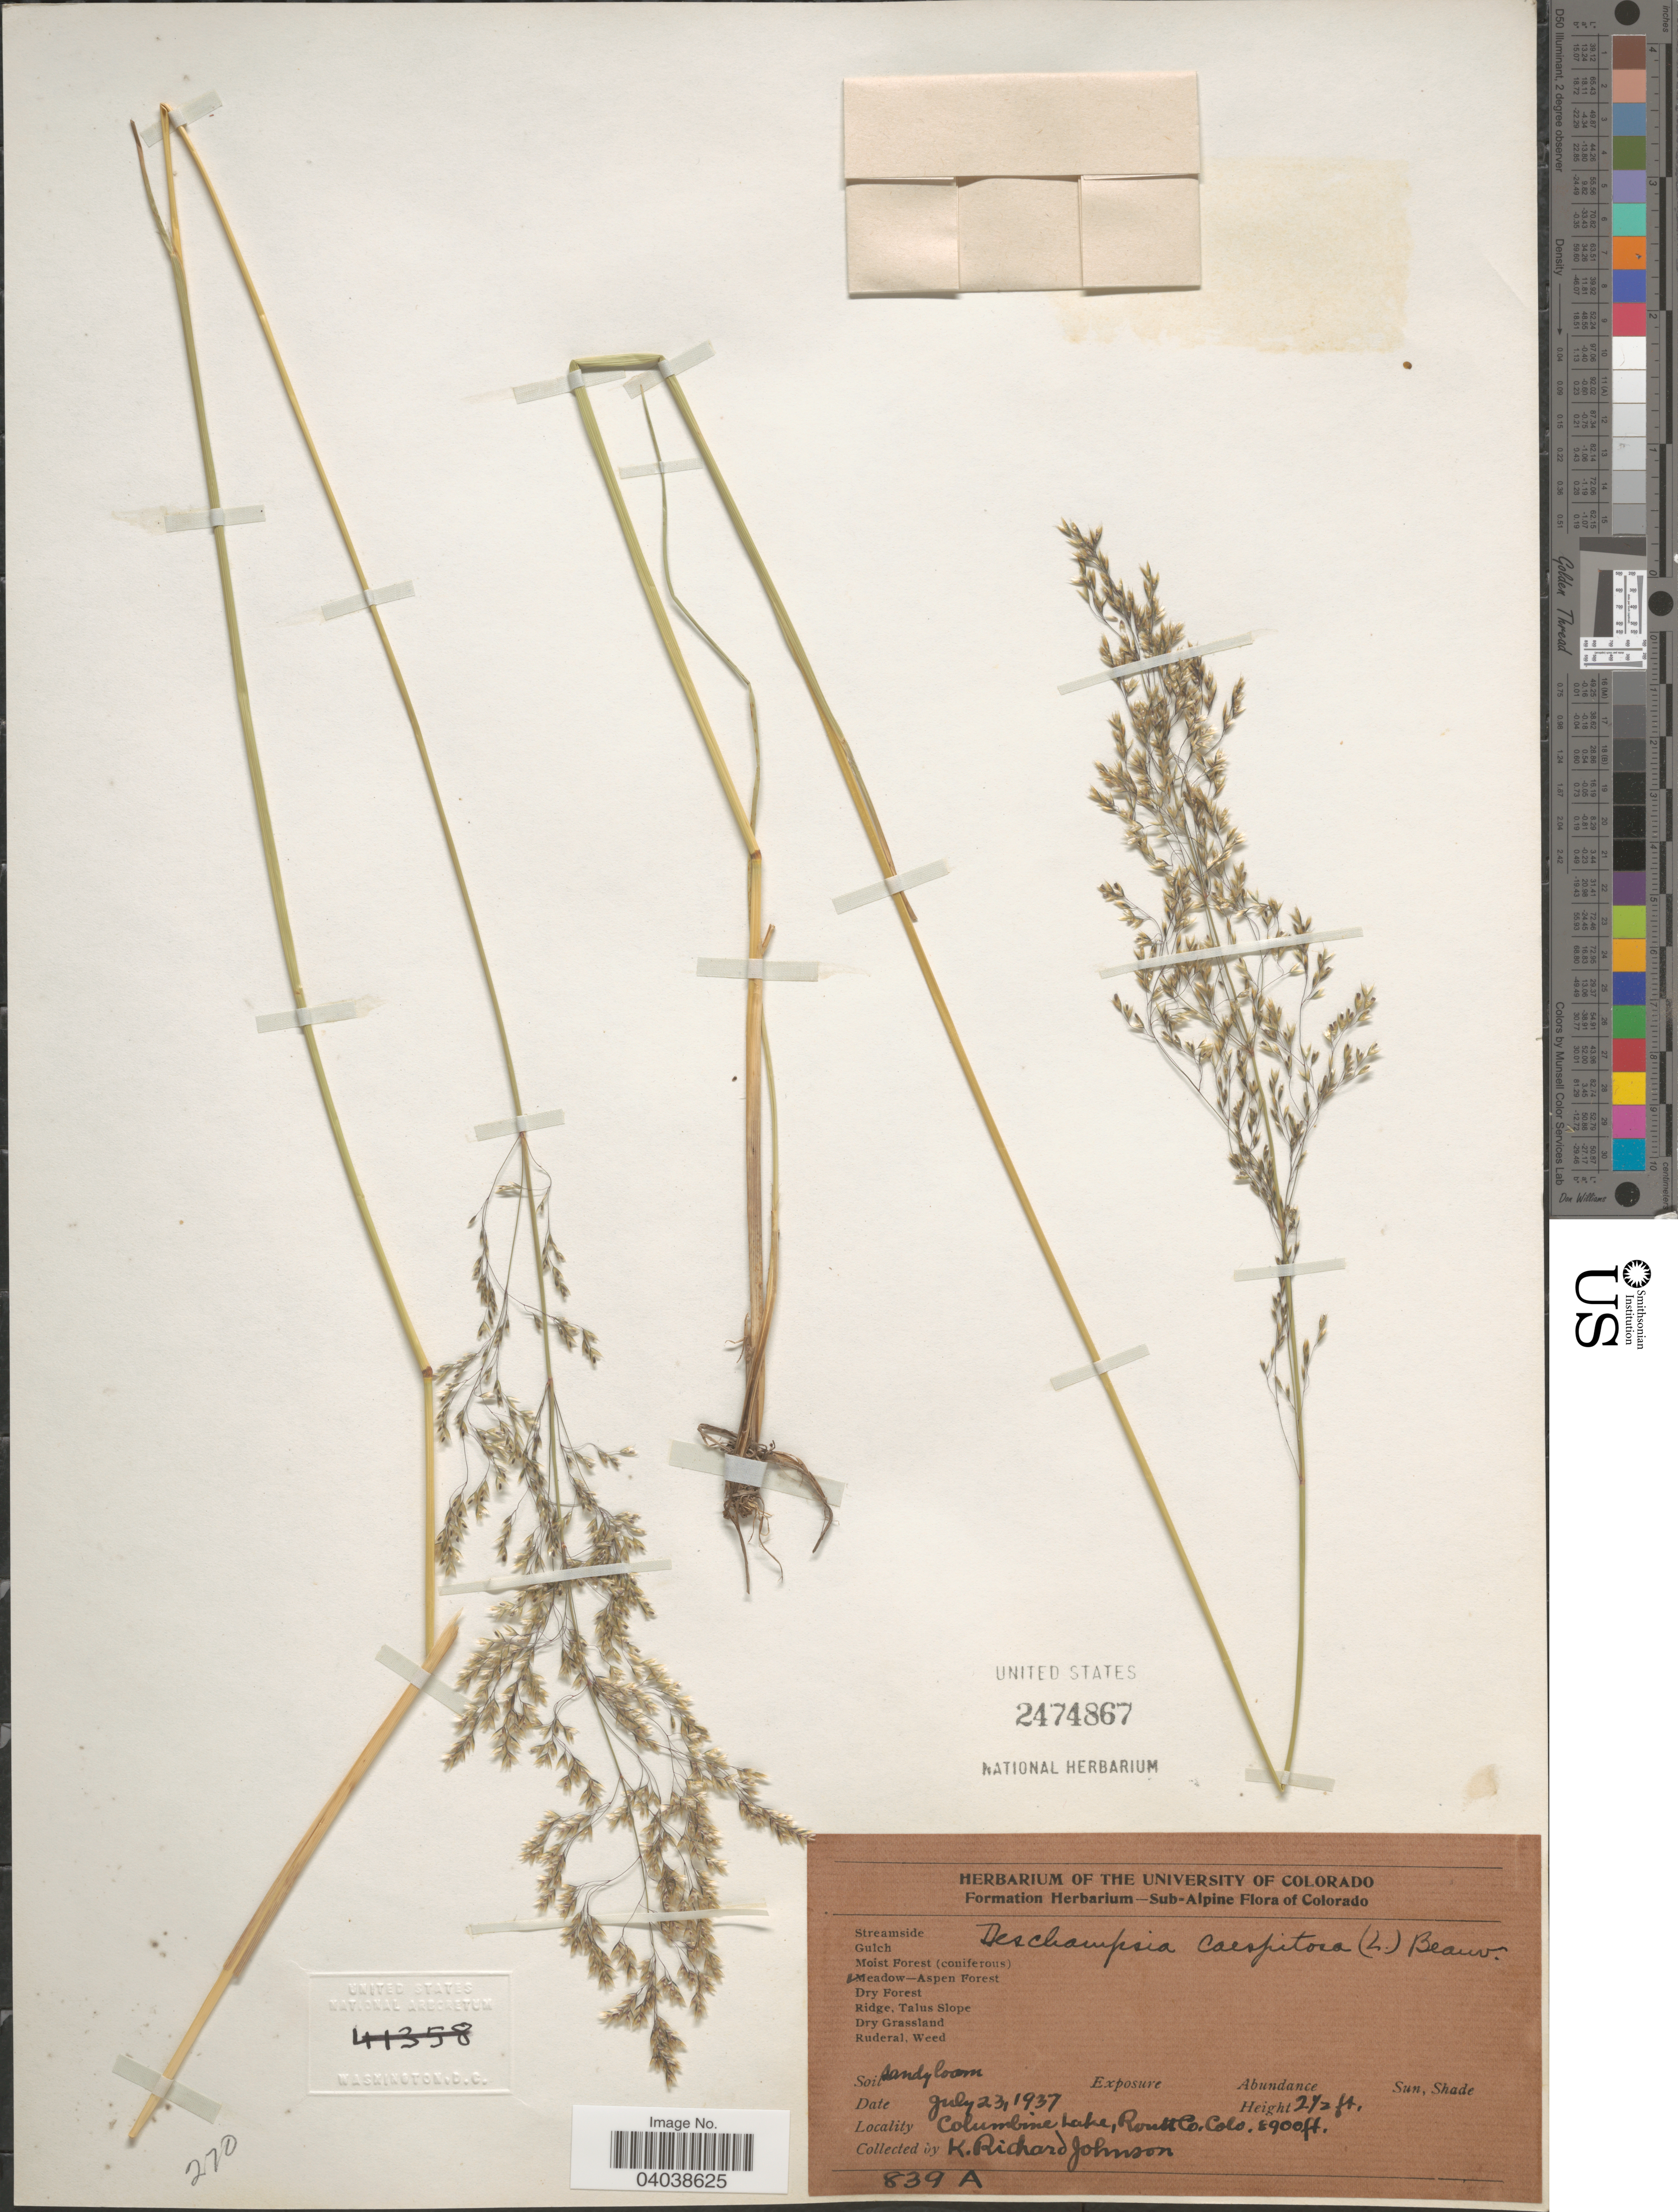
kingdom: Plantae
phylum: Tracheophyta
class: Liliopsida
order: Poales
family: Poaceae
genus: Deschampsia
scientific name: Deschampsia cespitosa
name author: (L.) P. Beauv.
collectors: K. Johnson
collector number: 839A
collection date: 1937-07-23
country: United States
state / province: Colorado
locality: Columbine Lake, Routt Co.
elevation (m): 2713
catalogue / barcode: US 2474867